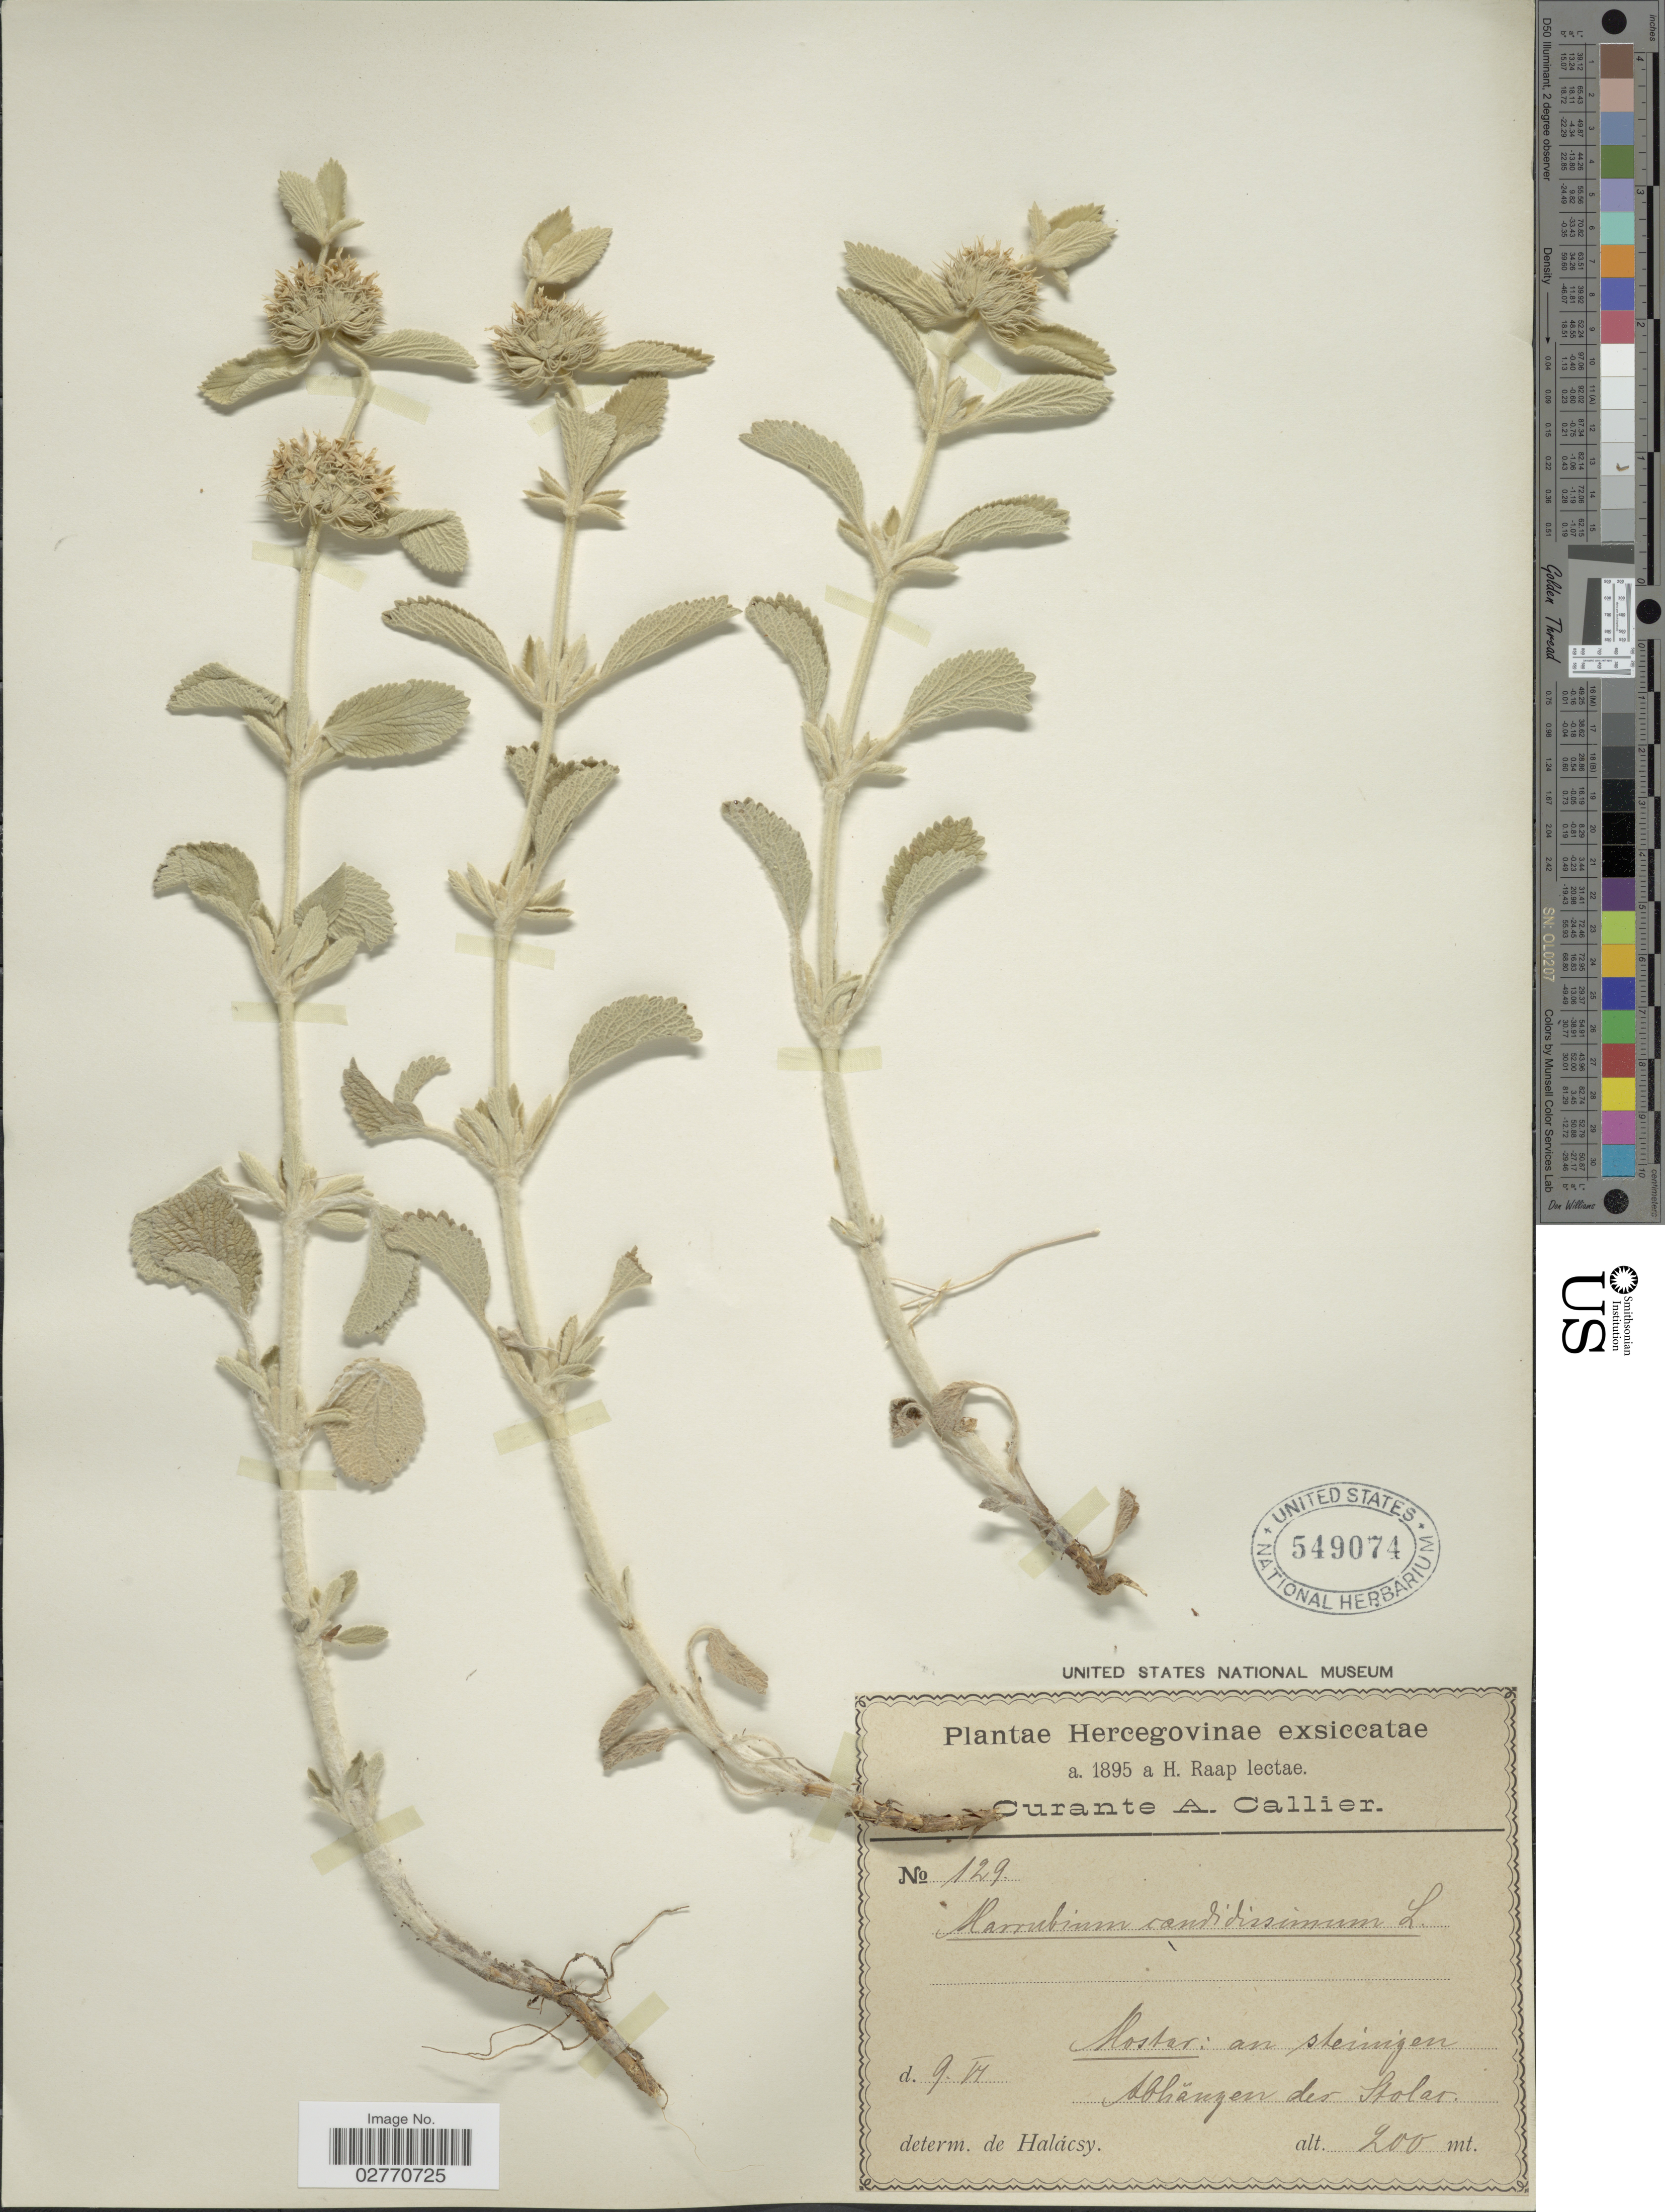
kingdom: Plantae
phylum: Tracheophyta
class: Magnoliopsida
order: Lamiales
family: Lamiaceae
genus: Marrubium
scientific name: Marrubium candidissimum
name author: L.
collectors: H. Raap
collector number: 129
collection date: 1895-06-09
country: Bosnia and Herzegovina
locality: Hercegovinae, Mostar: an steinigen Abhängen der Stolac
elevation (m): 200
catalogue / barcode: US 549074